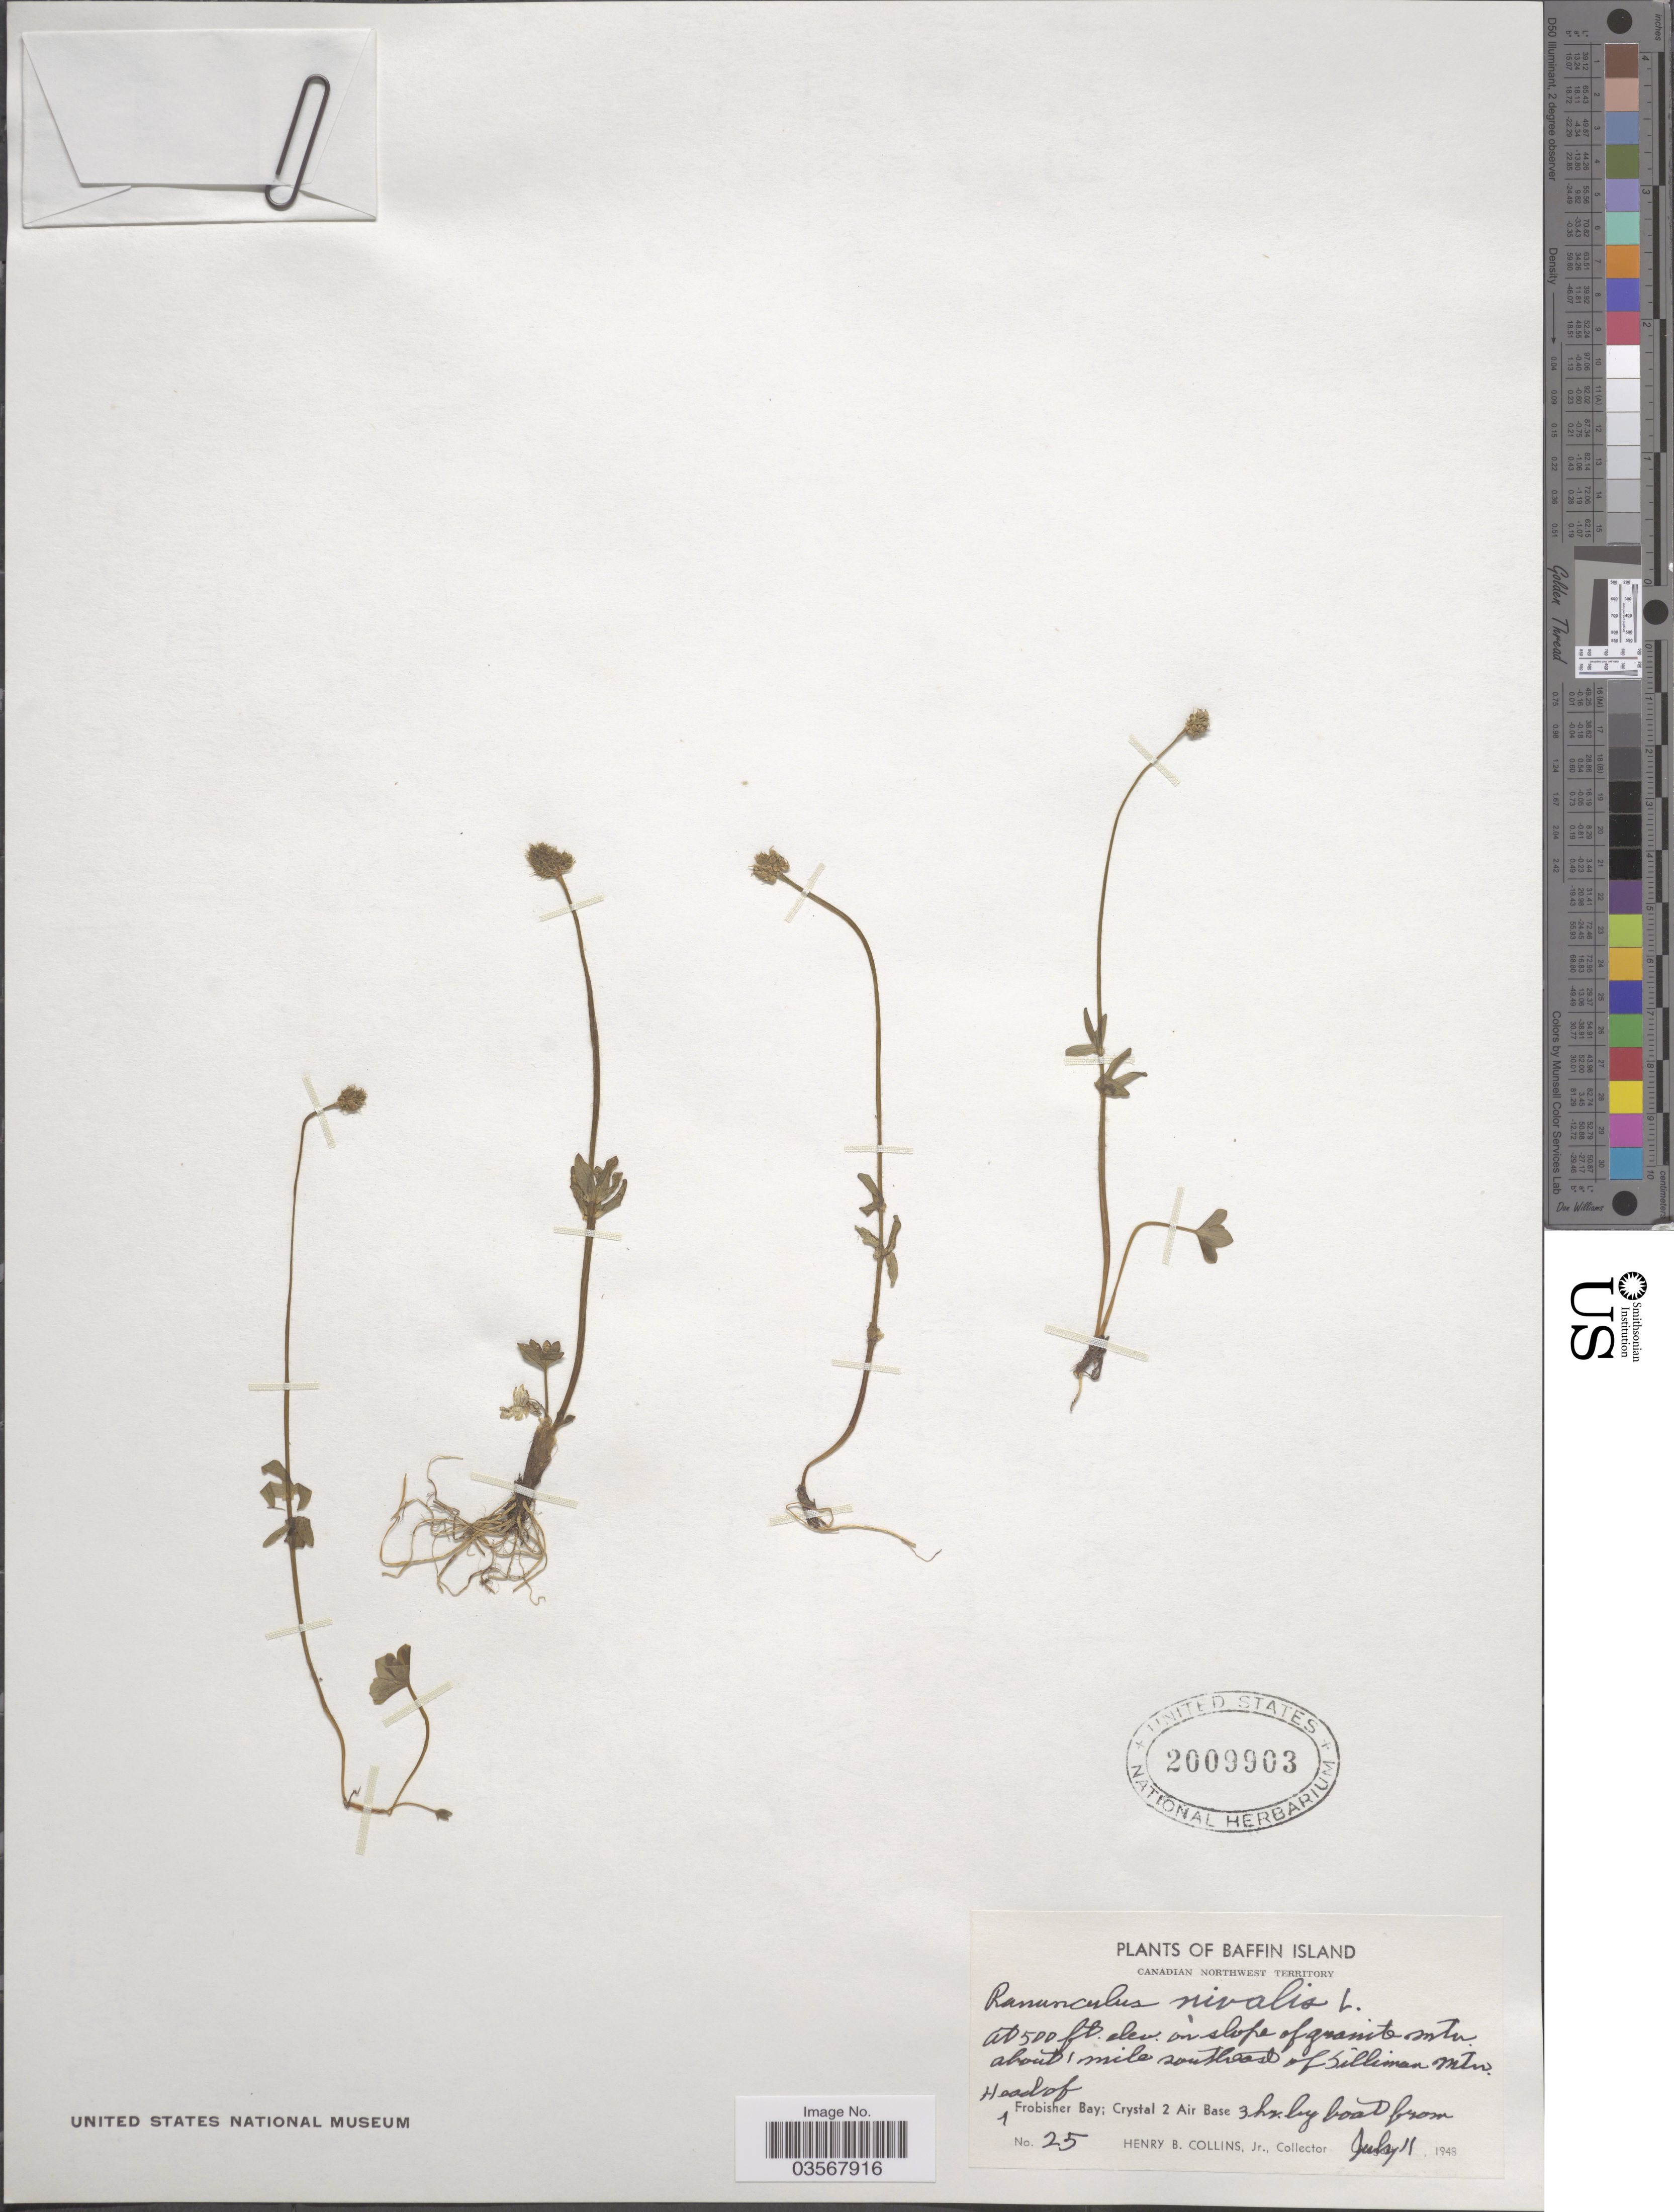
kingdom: Plantae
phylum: Tracheophyta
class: Magnoliopsida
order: Ranunculales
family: Ranunculaceae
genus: Ranunculus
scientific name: Ranunculus nivalis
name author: L.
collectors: H. Collins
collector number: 25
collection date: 1948-07-11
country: Canada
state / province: Northwest Territories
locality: Baffin Island. Canadian Northwest Territory. On slope of granite mtn about 1 mile southeast of Silliman Mtn. Head of Forbisher Bay; Crystal 2 Air Base 3 hr. by boat from.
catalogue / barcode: US 2009903